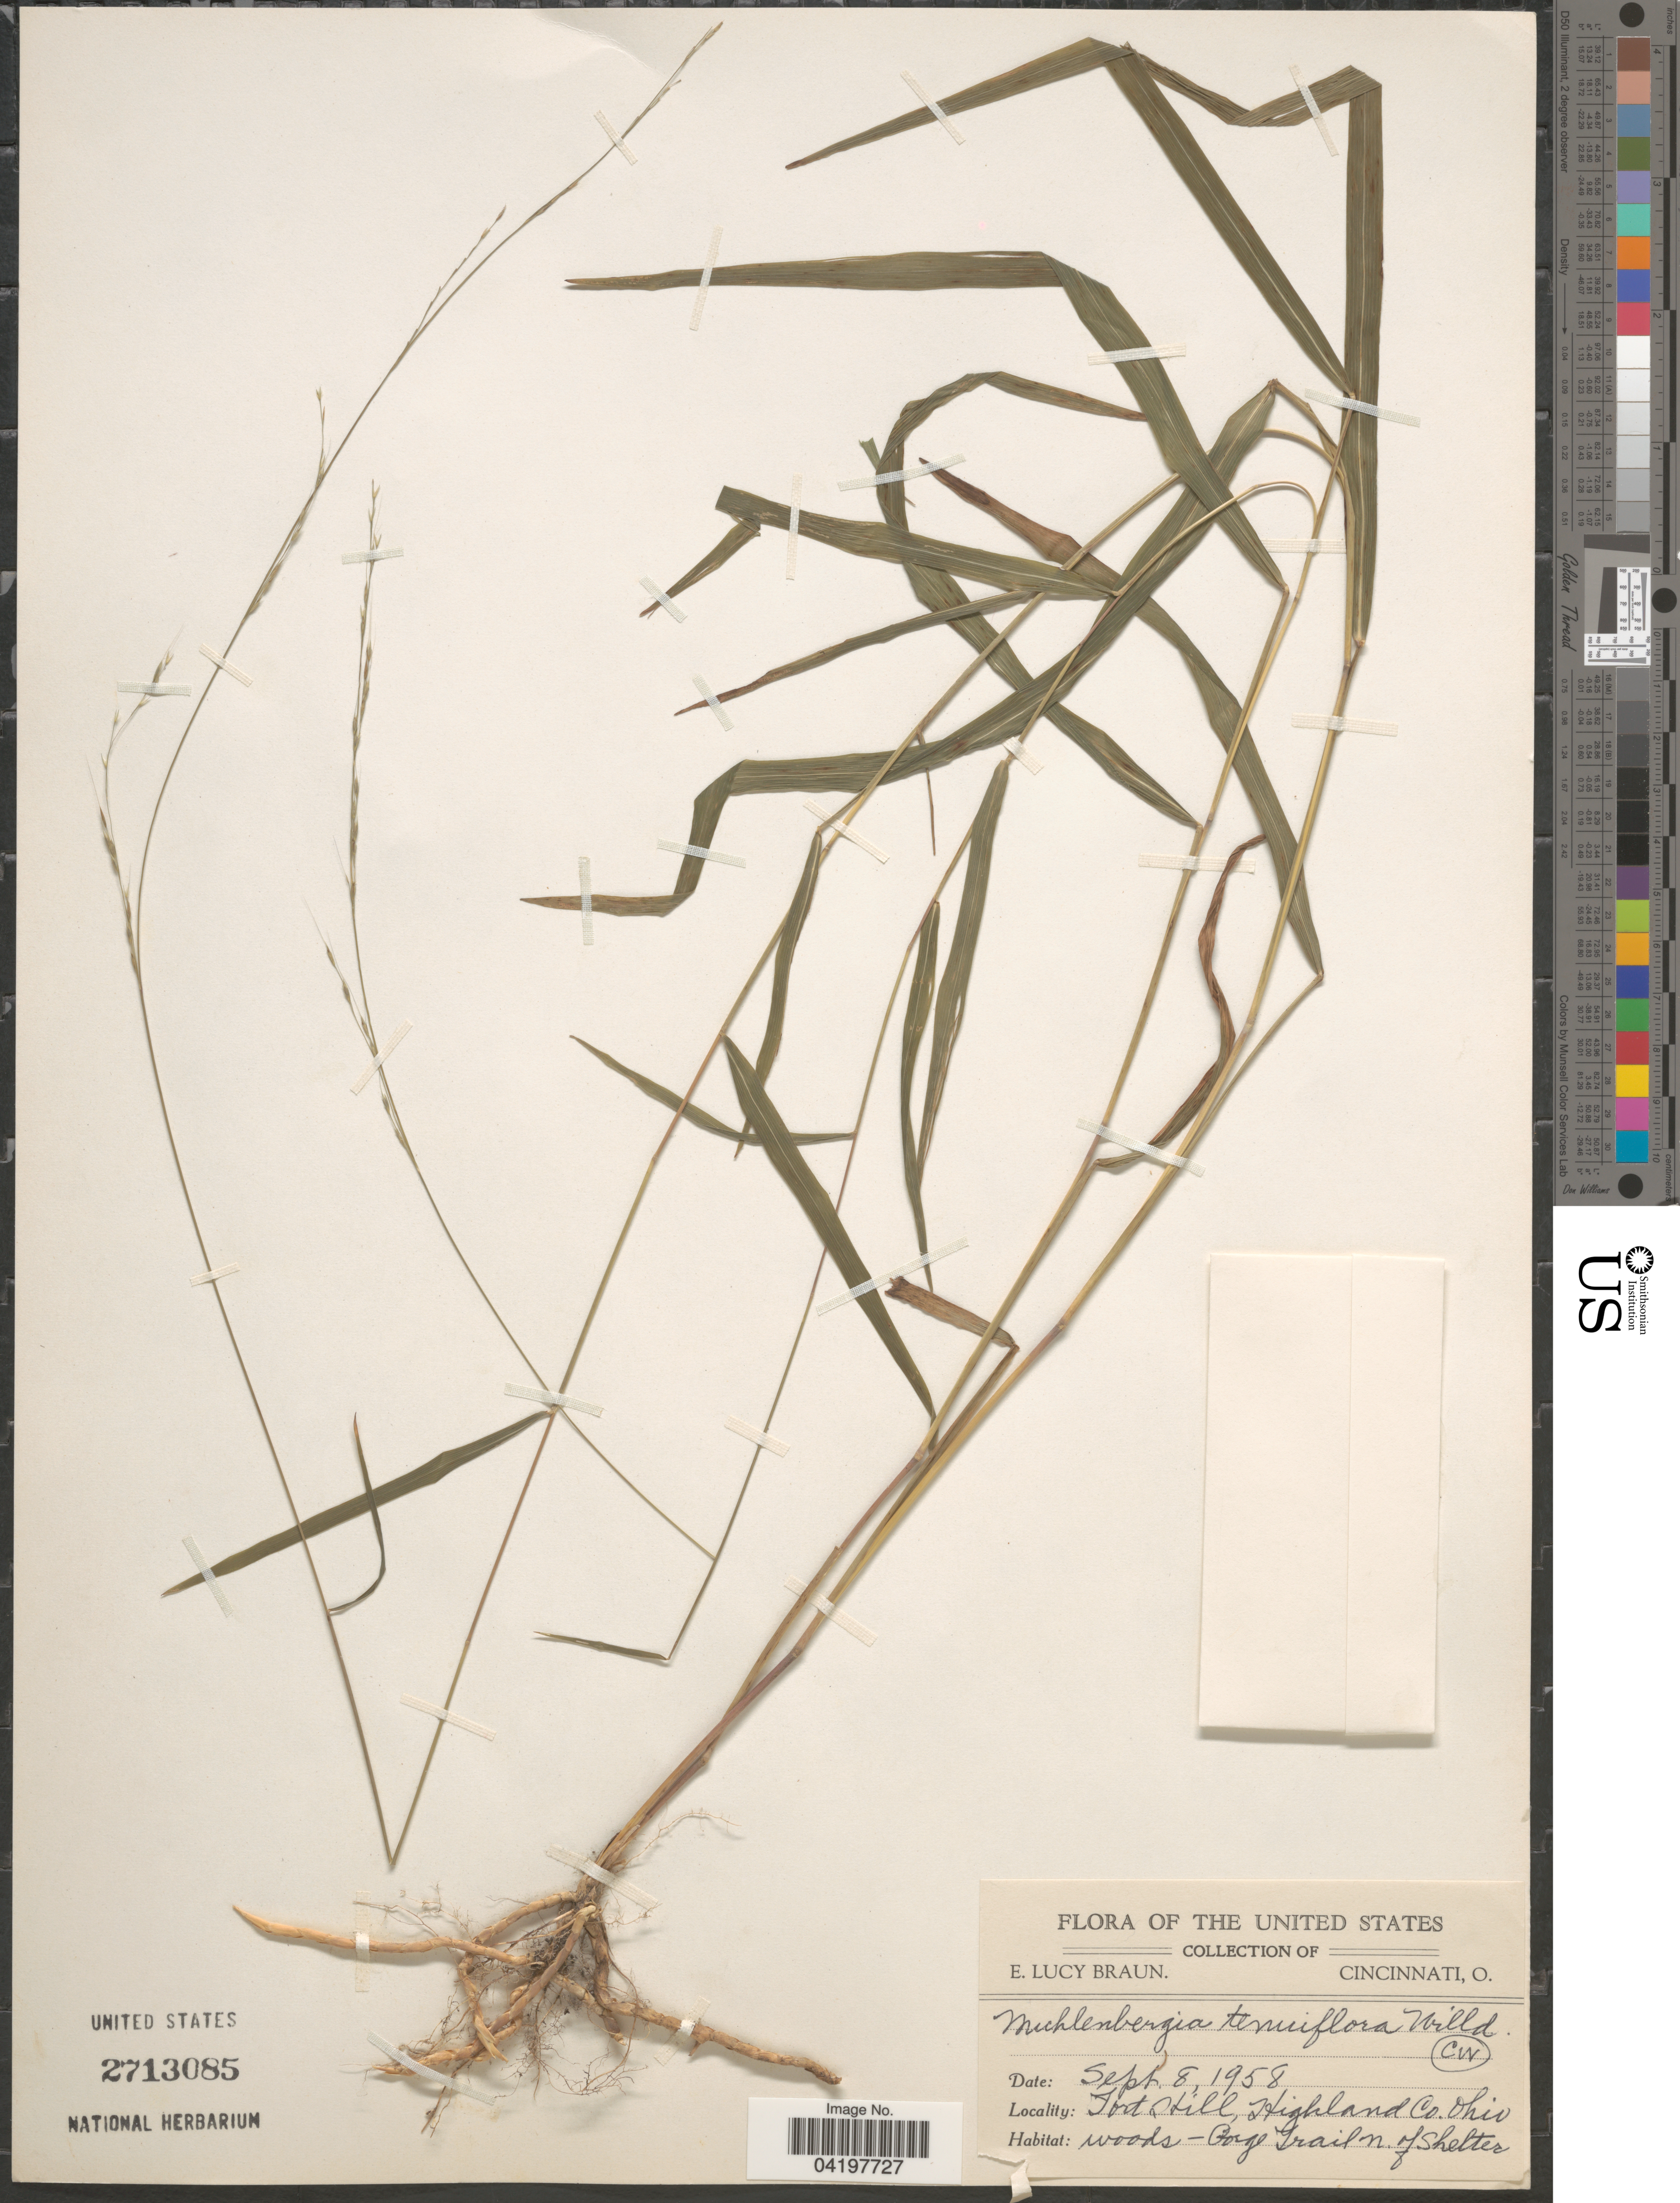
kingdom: Plantae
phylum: Tracheophyta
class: Liliopsida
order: Poales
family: Poaceae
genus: Muhlenbergia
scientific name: Muhlenbergia tenuiflora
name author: (Willd.) Britton, Stearns & Poggenb.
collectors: E. L. Braun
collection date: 1958-09-08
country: United States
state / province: Ohio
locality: Fort Hill, Highland Co. Woods - Gorge Trail n. of Shelter.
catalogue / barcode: US 2713085